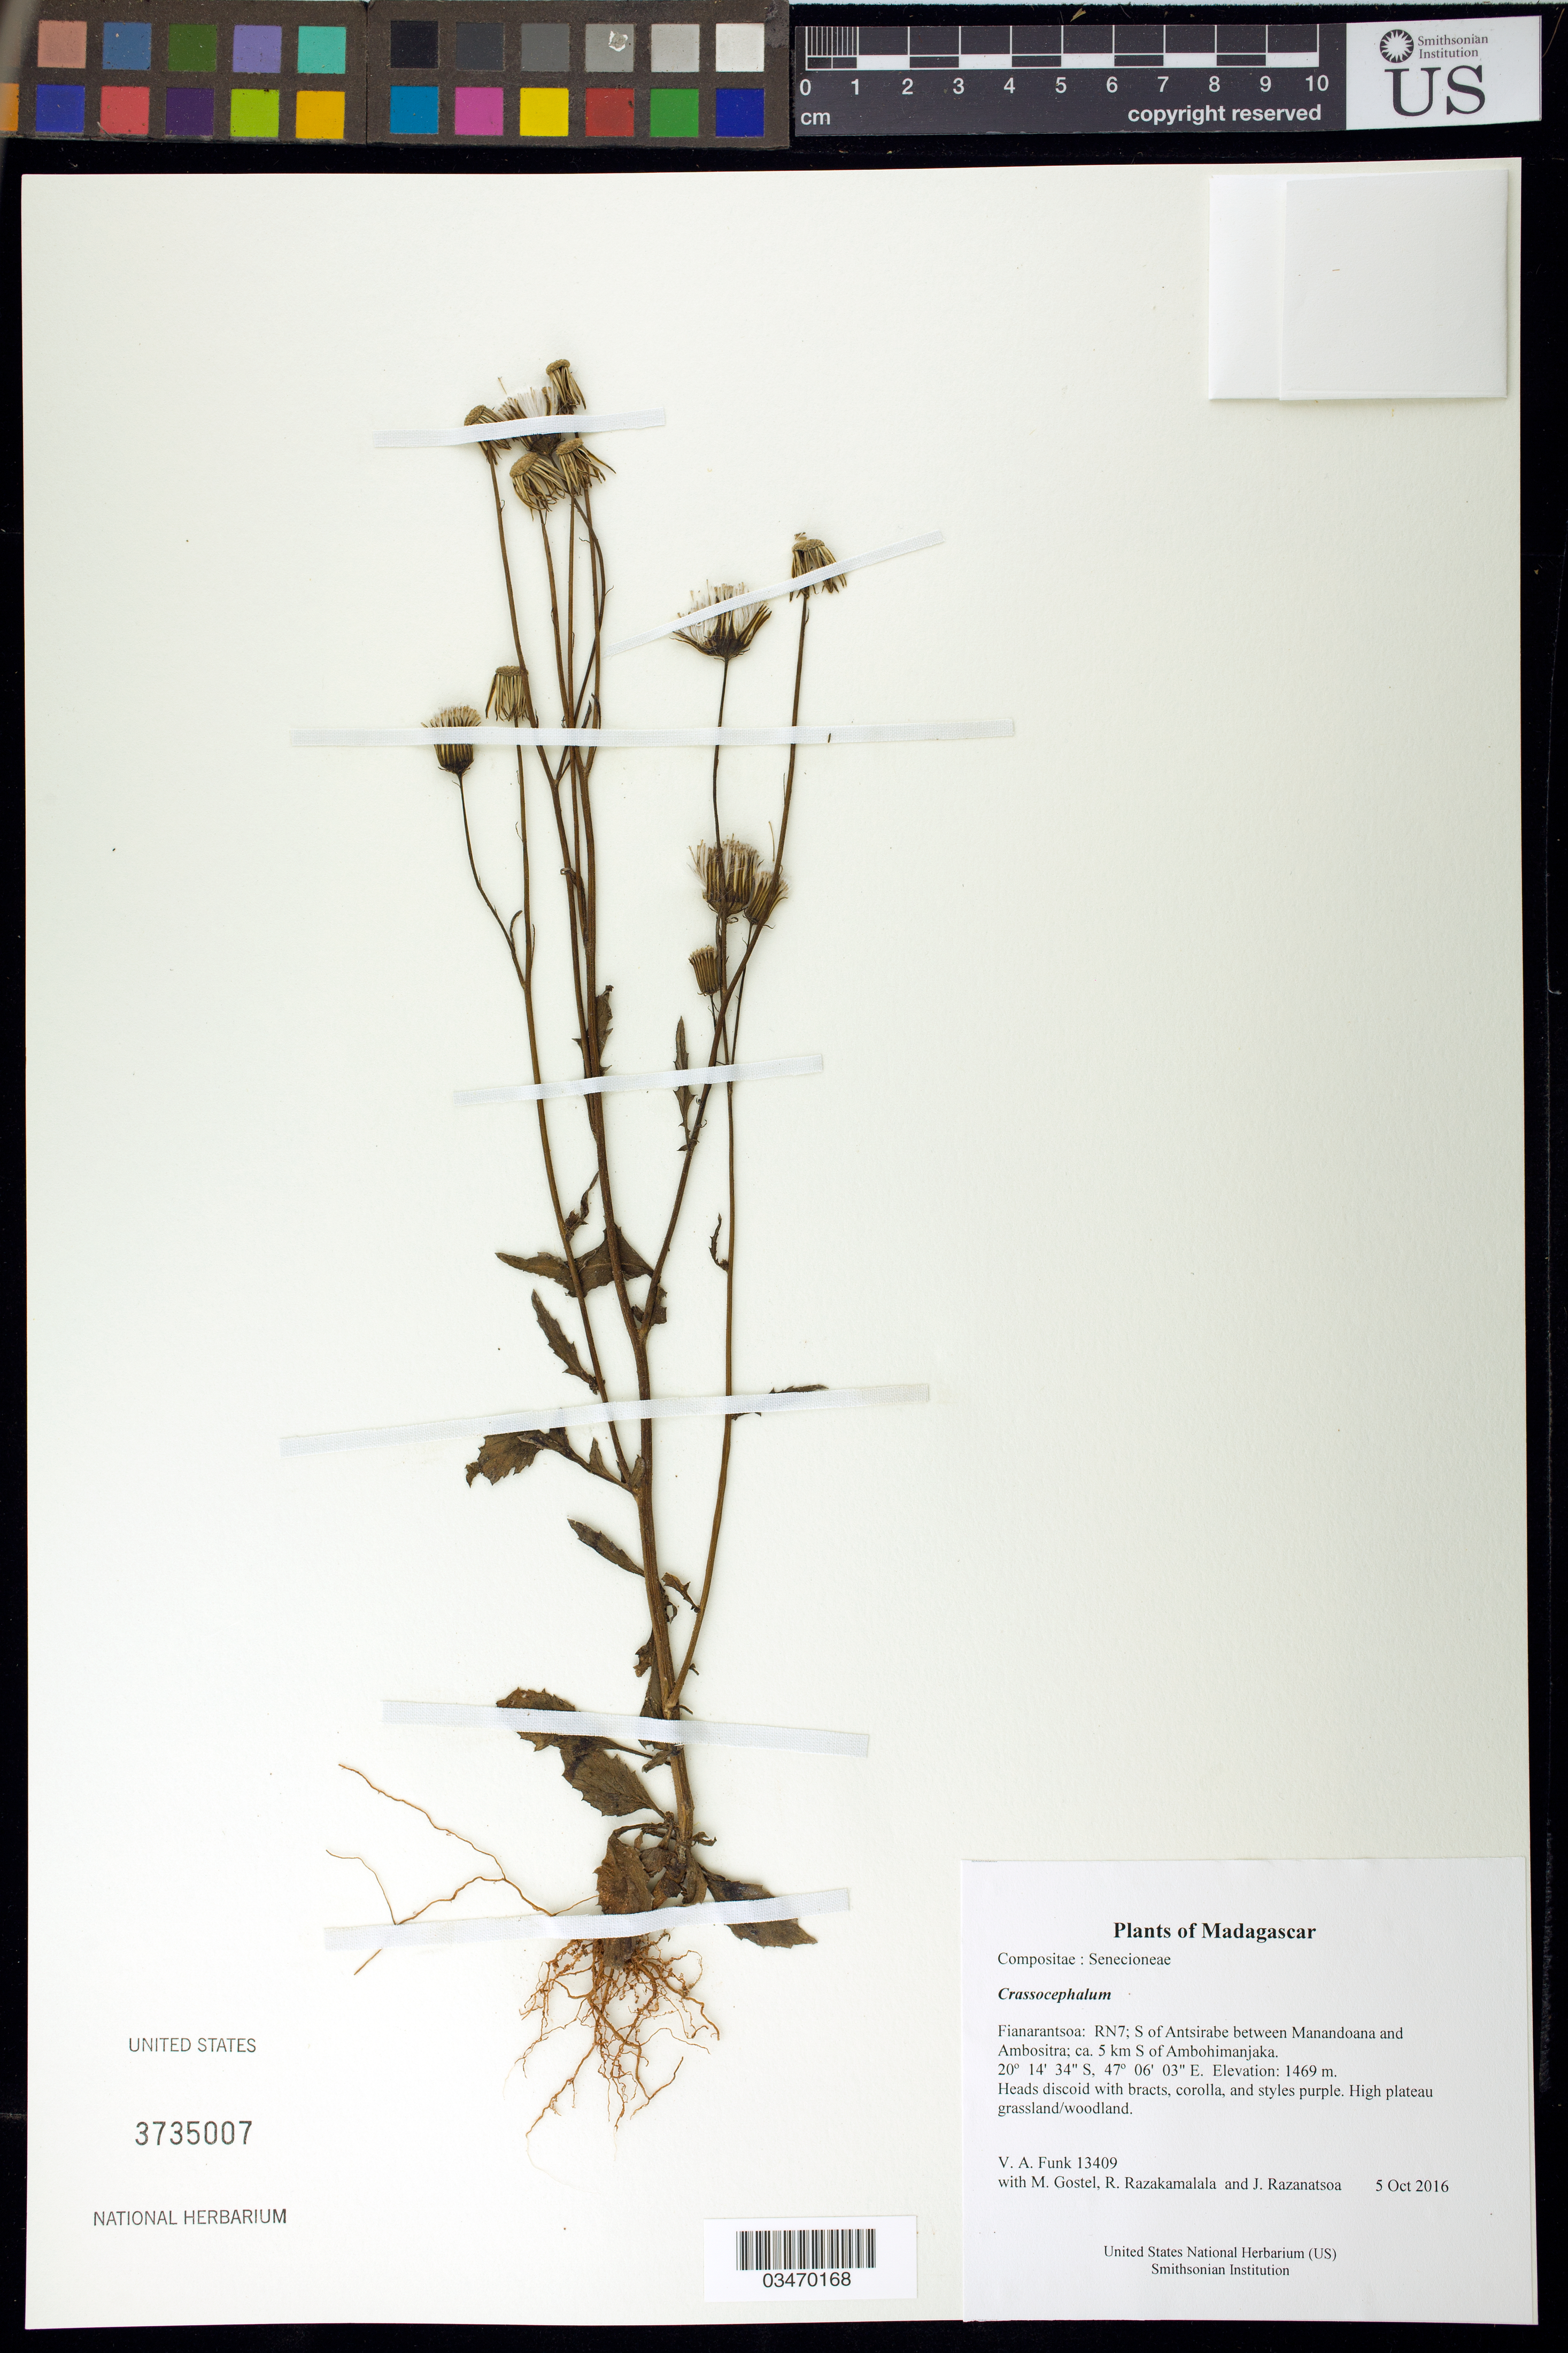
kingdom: Plantae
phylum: Tracheophyta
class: Magnoliopsida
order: Asterales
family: Asteraceae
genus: Crassocephalum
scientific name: Crassocephalum sp.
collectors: M. R. Gostel, R. Razakamalala & J. Razanatsoa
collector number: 13409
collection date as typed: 5 Oct 2016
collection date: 2016-10-05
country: Madagascar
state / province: Amoron'i Mania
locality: RN7; S of Antsirabe between Manandoana and Ambositra; ca. 5 km S of Ambohimanjaka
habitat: High plateau grassland/woodland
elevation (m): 1469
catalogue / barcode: US 3735007